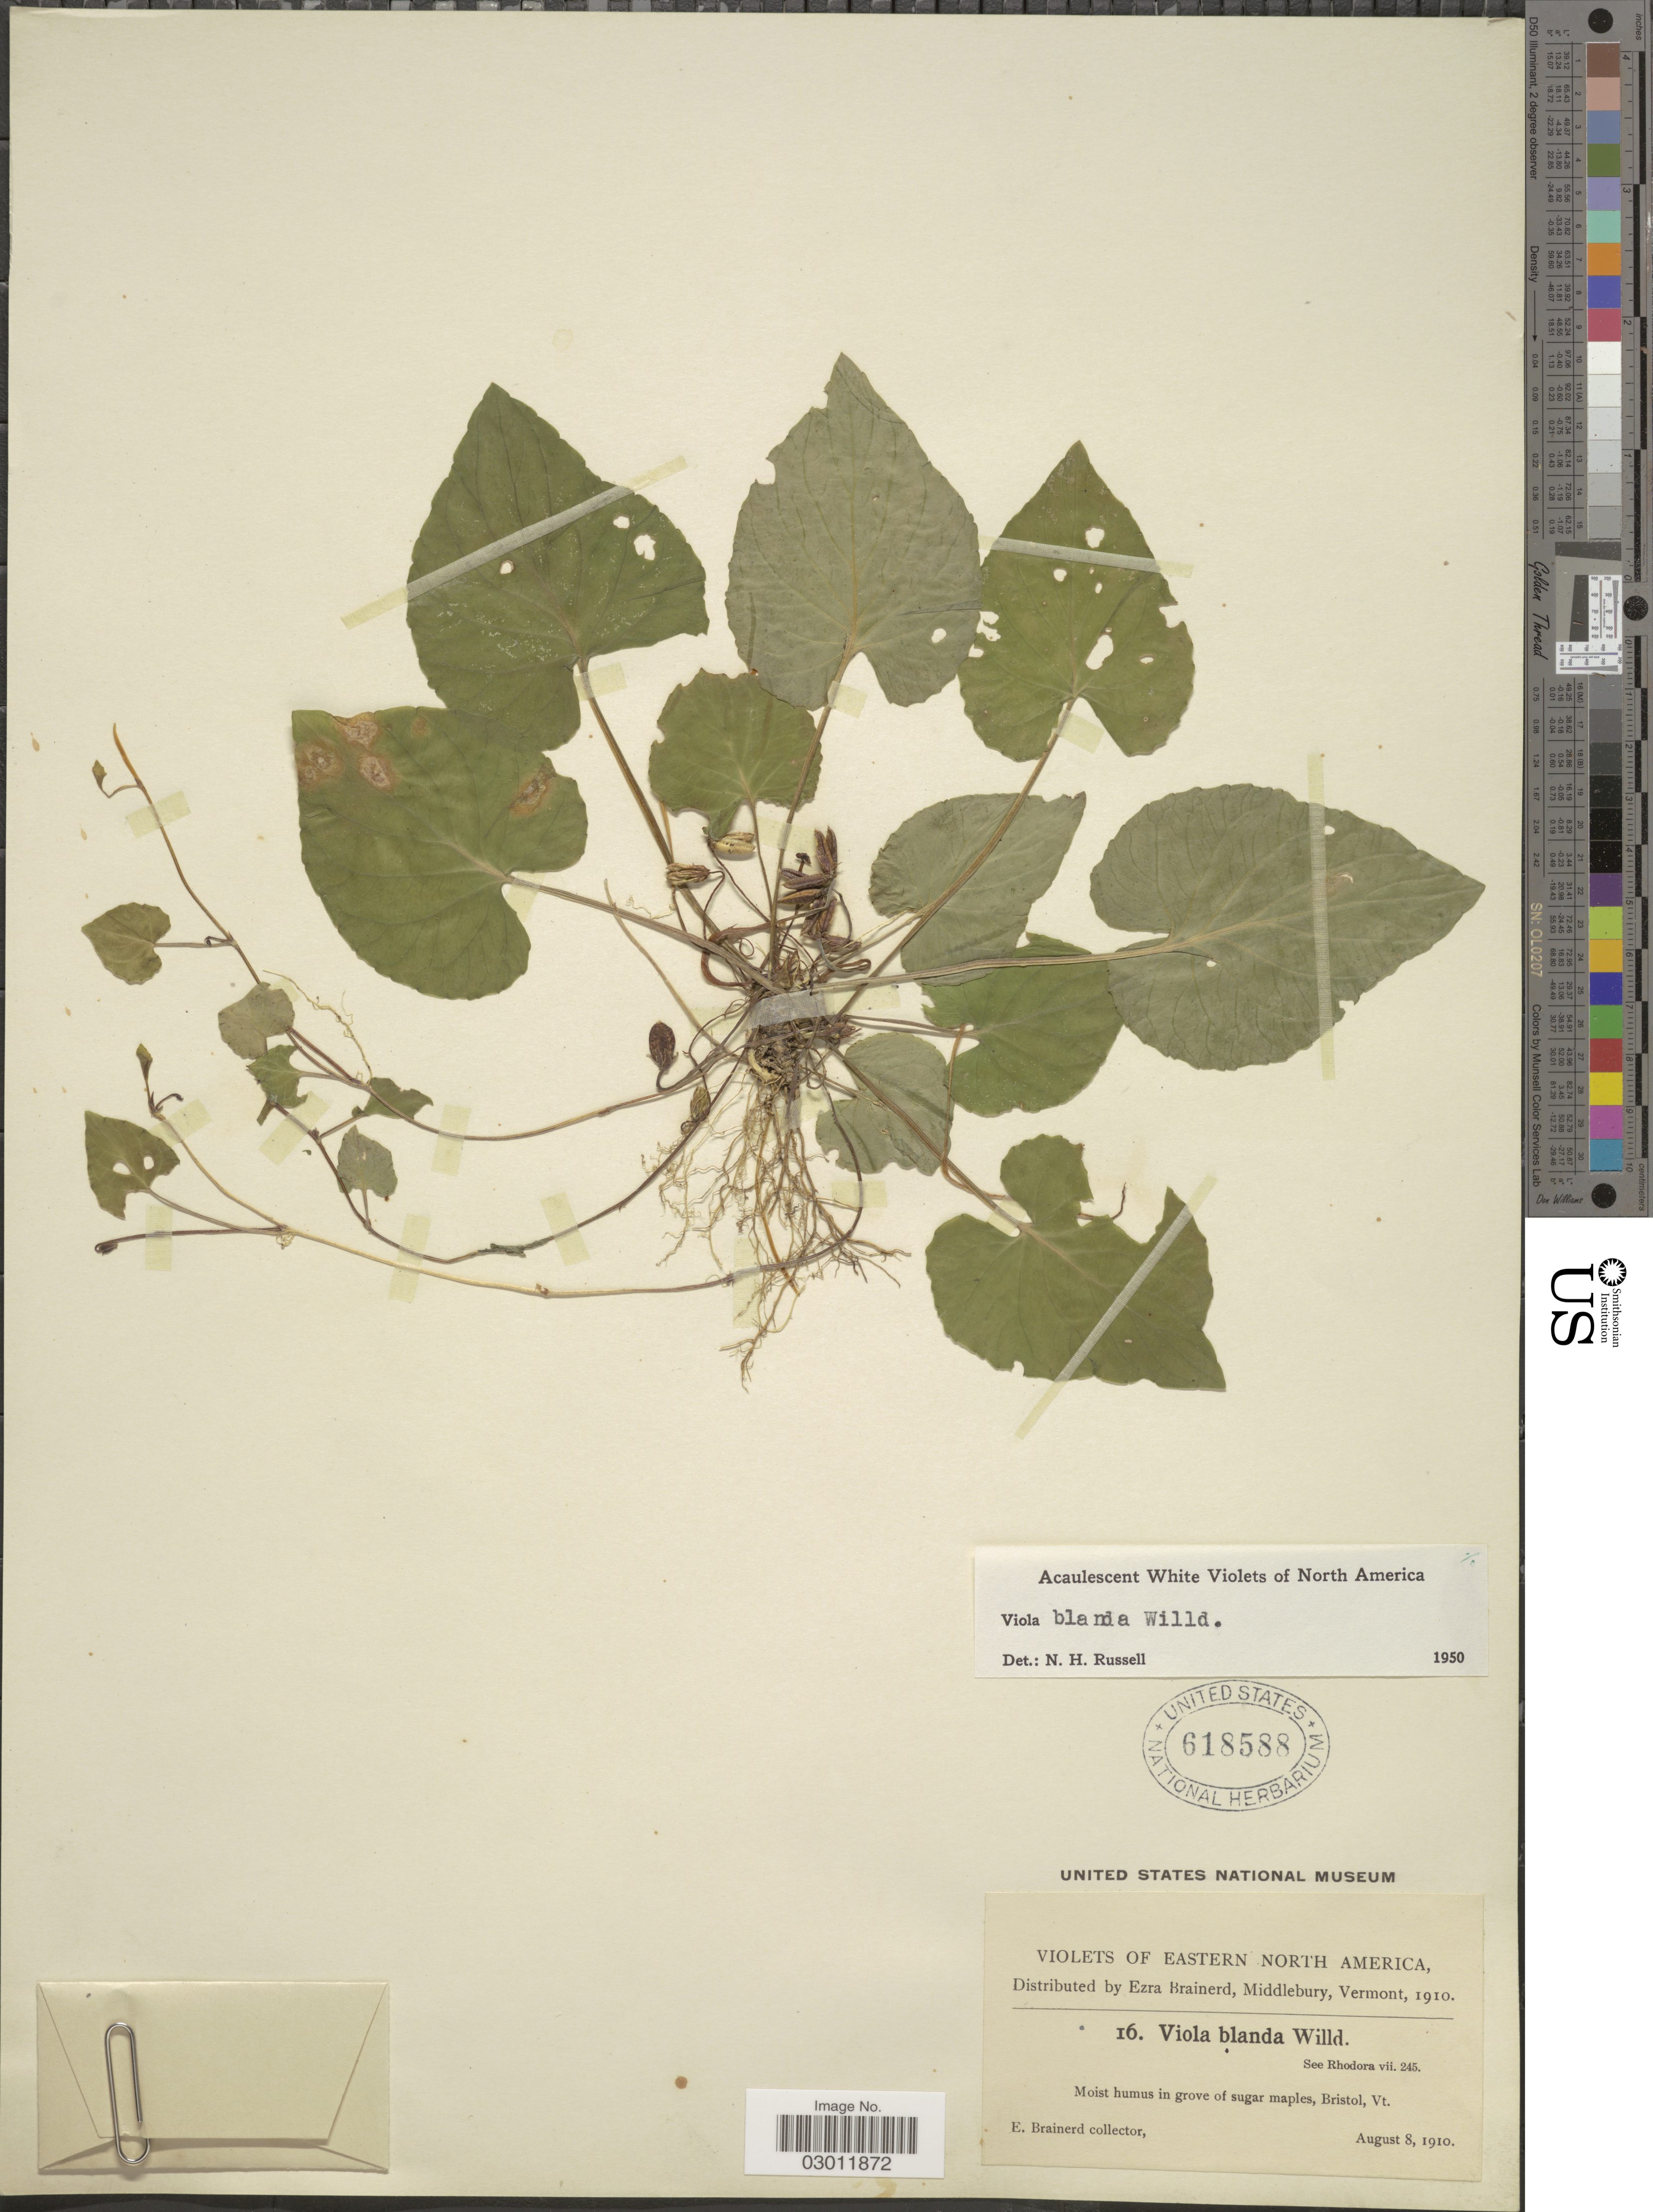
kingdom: Plantae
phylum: Tracheophyta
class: Magnoliopsida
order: Malpighiales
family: Violaceae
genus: Viola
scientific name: Viola blanda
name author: Willd.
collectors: E. Brainerd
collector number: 16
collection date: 1910-08-08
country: United States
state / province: Vermont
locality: Eastern North America. Bristol, Vt.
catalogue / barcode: US 618588